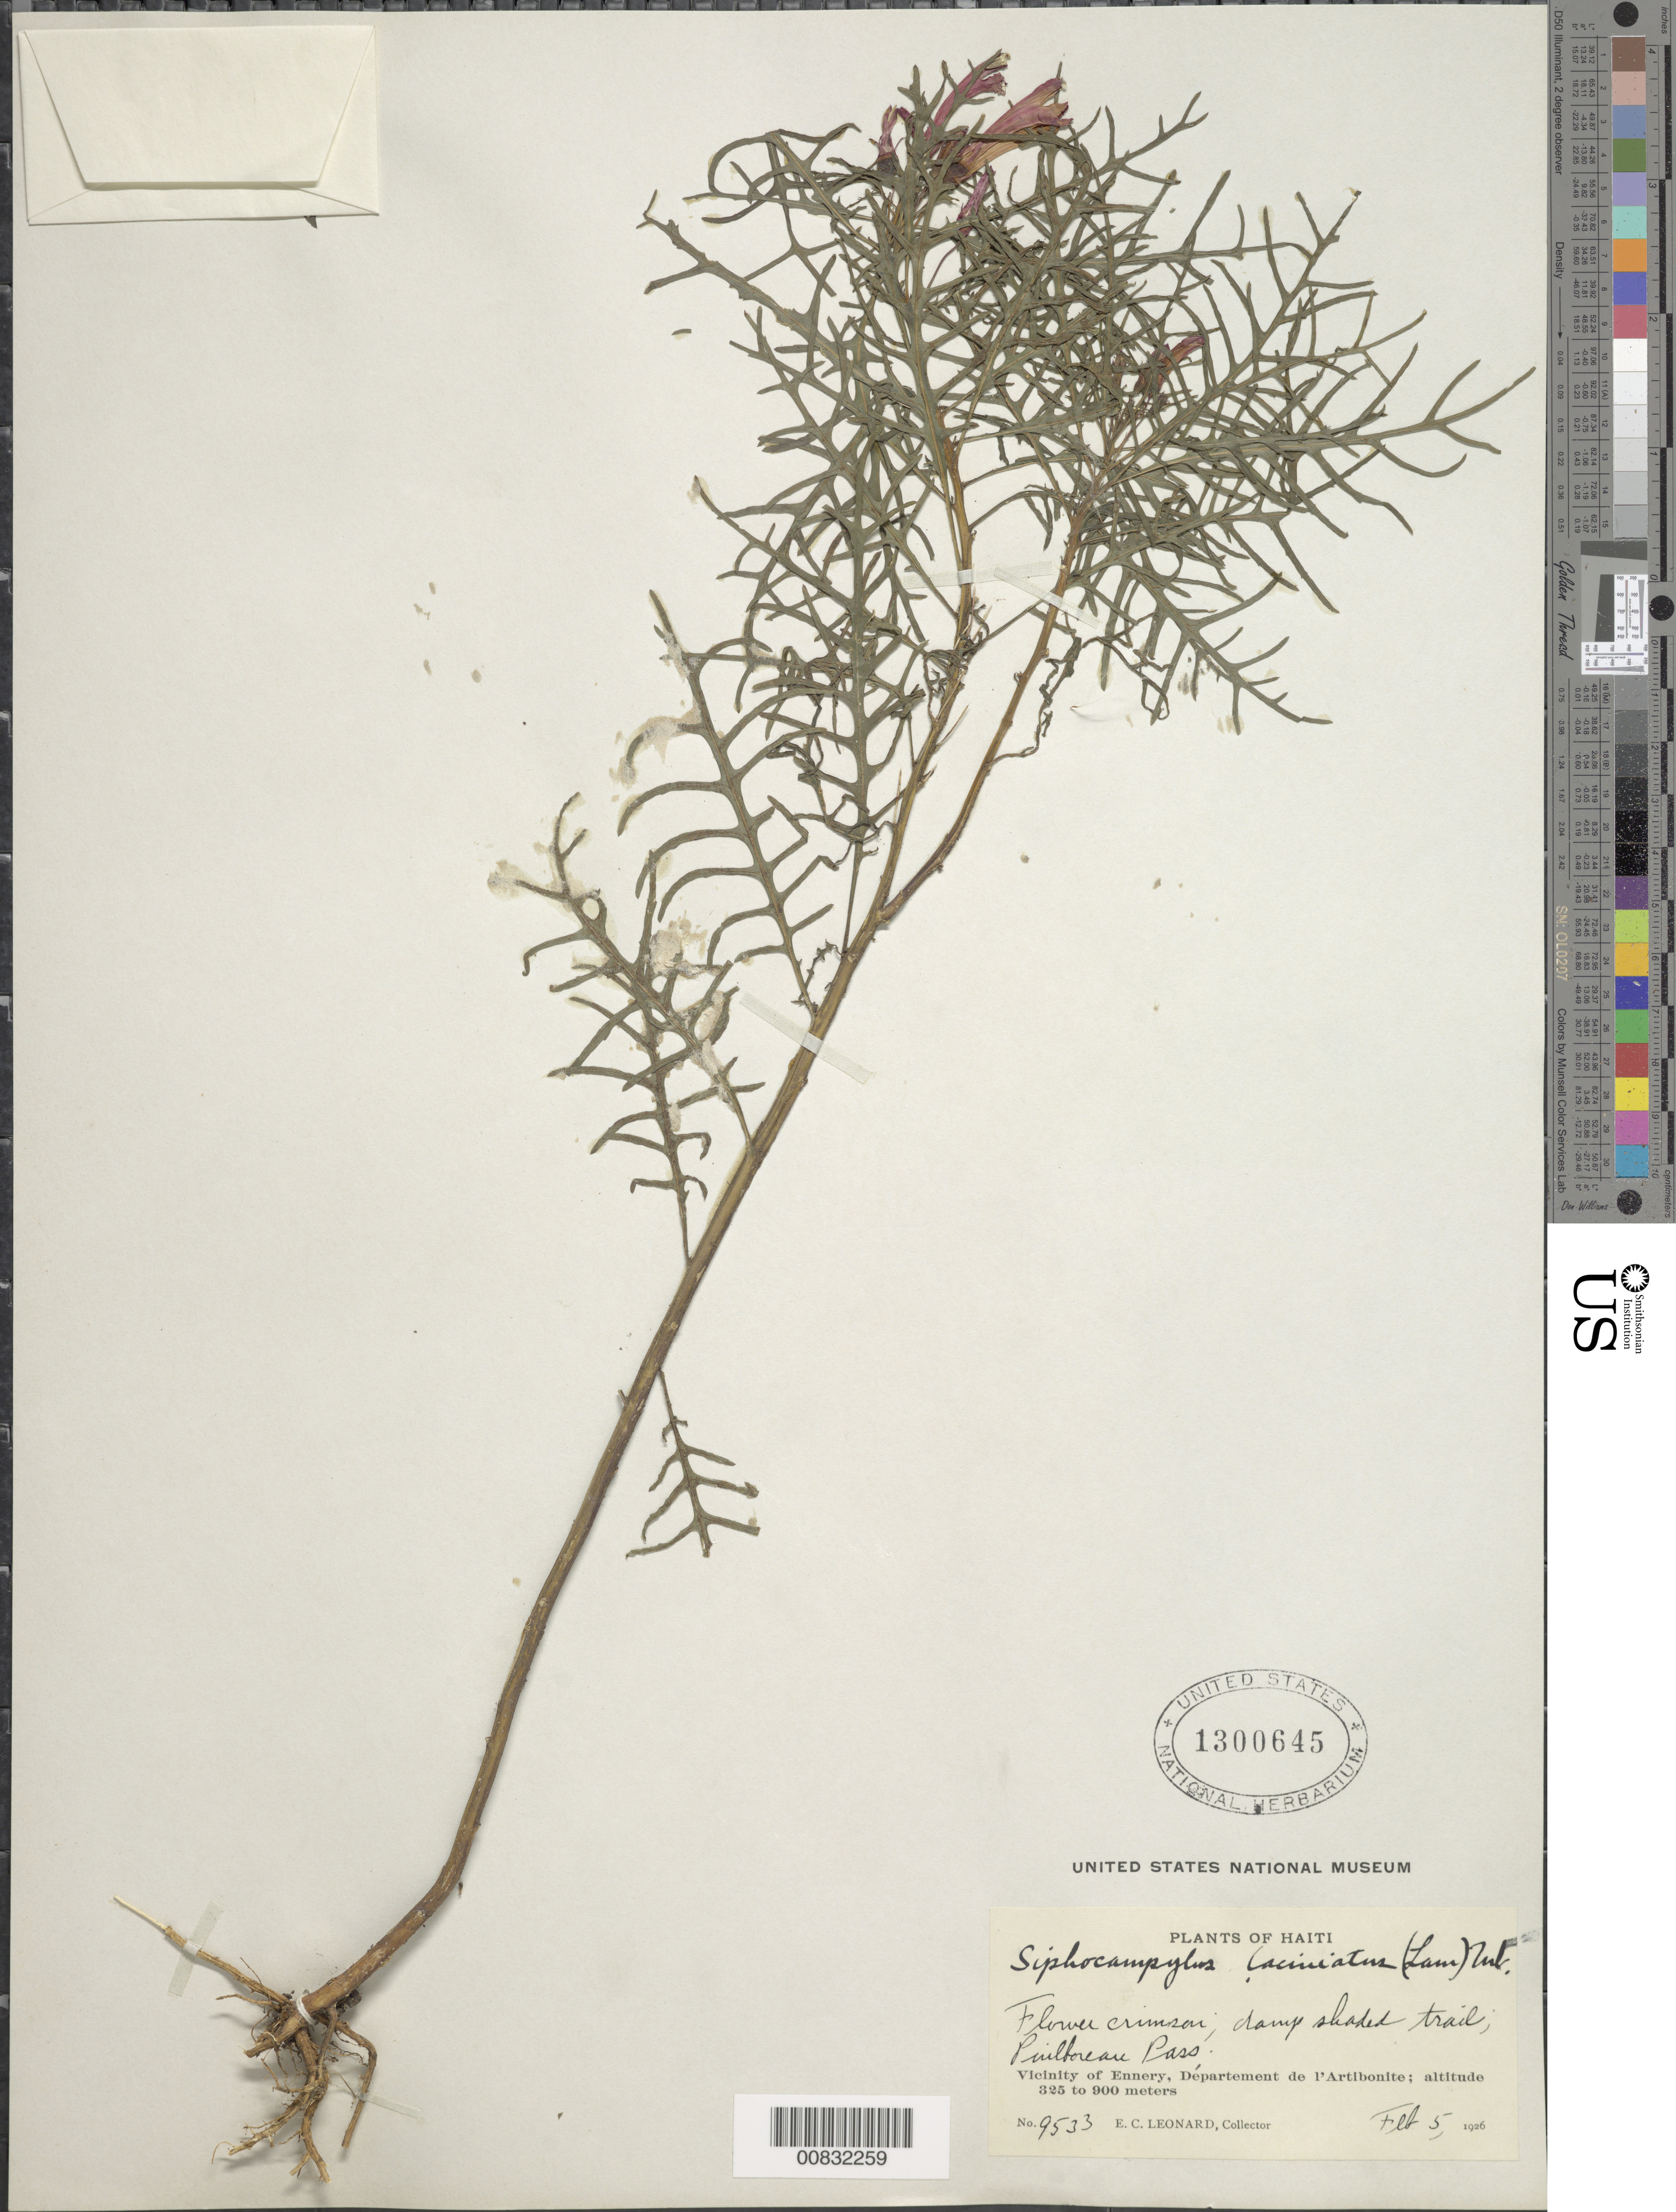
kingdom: Plantae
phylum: Tracheophyta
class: Magnoliopsida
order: Asterales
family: Campanulaceae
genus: Siphocampylus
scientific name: Siphocampylus laciniatus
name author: Urb.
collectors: E. C. Leonard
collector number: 9533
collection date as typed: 05 Feb 1926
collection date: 1926-02-05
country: Haiti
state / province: Artibonite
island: Hispaniola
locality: Vicinity of Ennery, Puilboreau Pass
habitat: Damp shaded trail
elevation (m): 325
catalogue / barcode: US 1300645